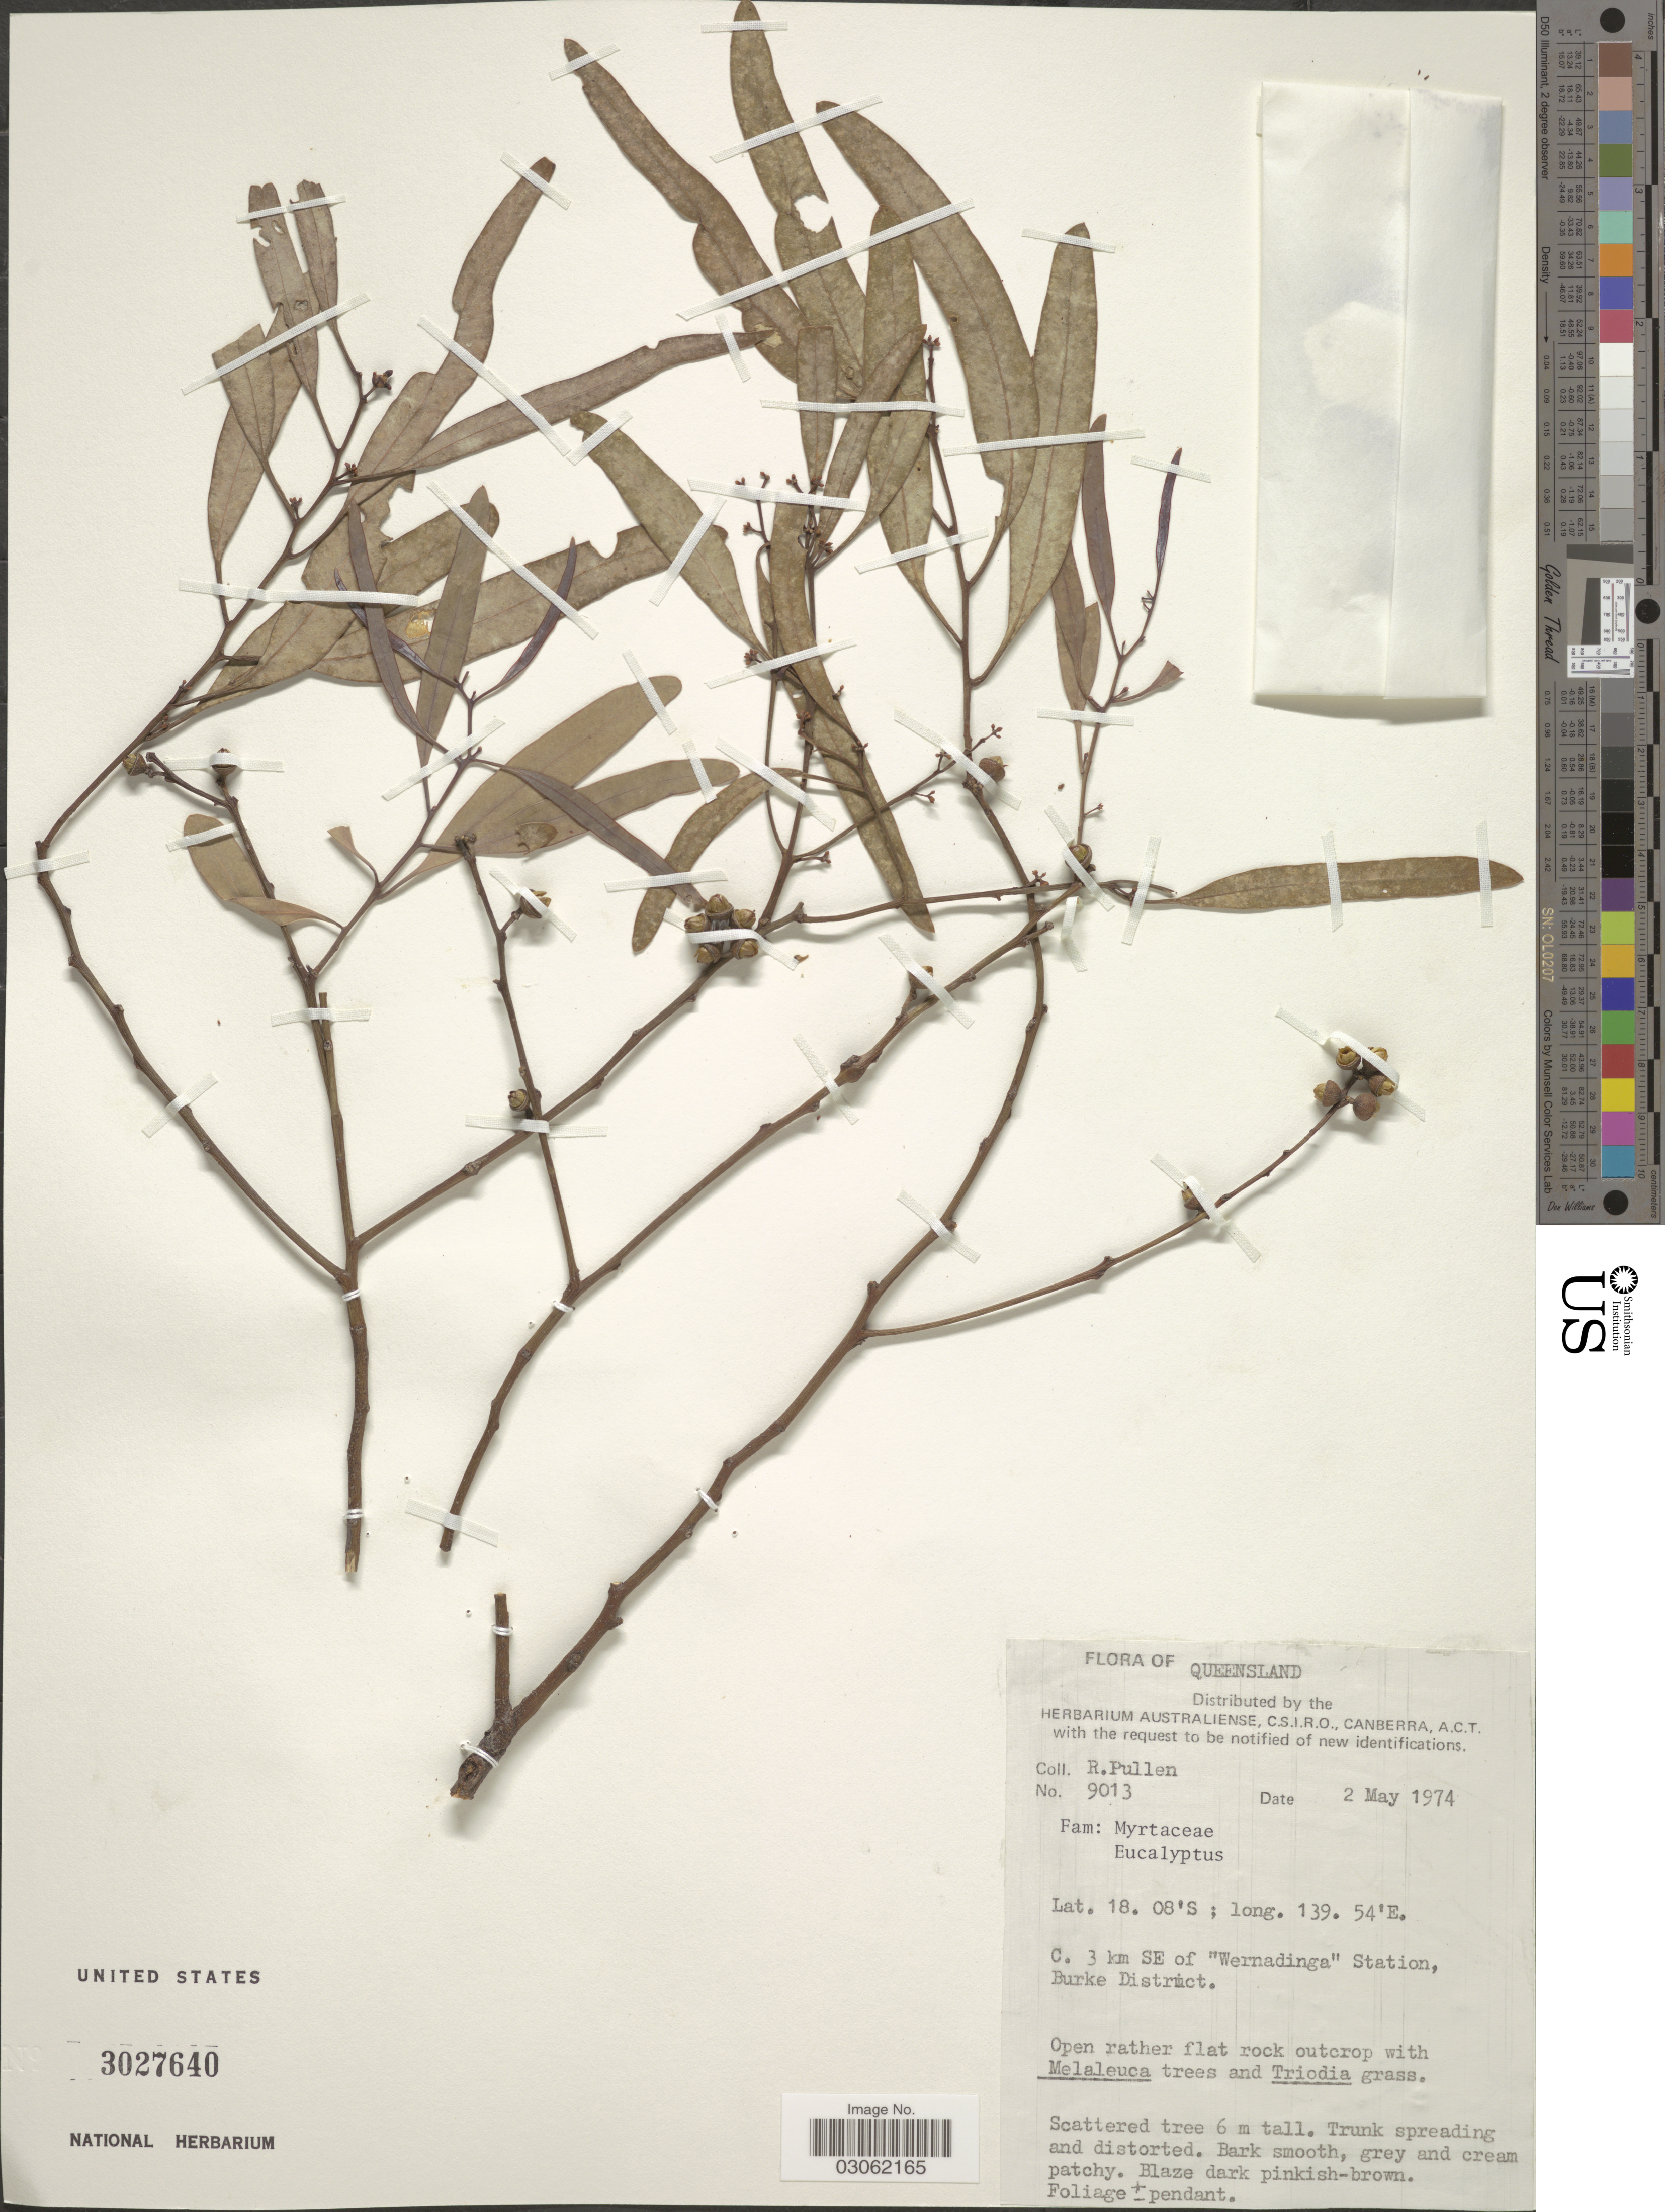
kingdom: Plantae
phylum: Tracheophyta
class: Magnoliopsida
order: Myrtales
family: Myrtaceae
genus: Eucalyptus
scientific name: Eucalyptus sp.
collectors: R. Pullen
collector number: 9013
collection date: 1974-05-02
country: Australia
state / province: Queensland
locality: C. 3 km SE of "Wernadinga" Station, Burke District.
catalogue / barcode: US 3027640